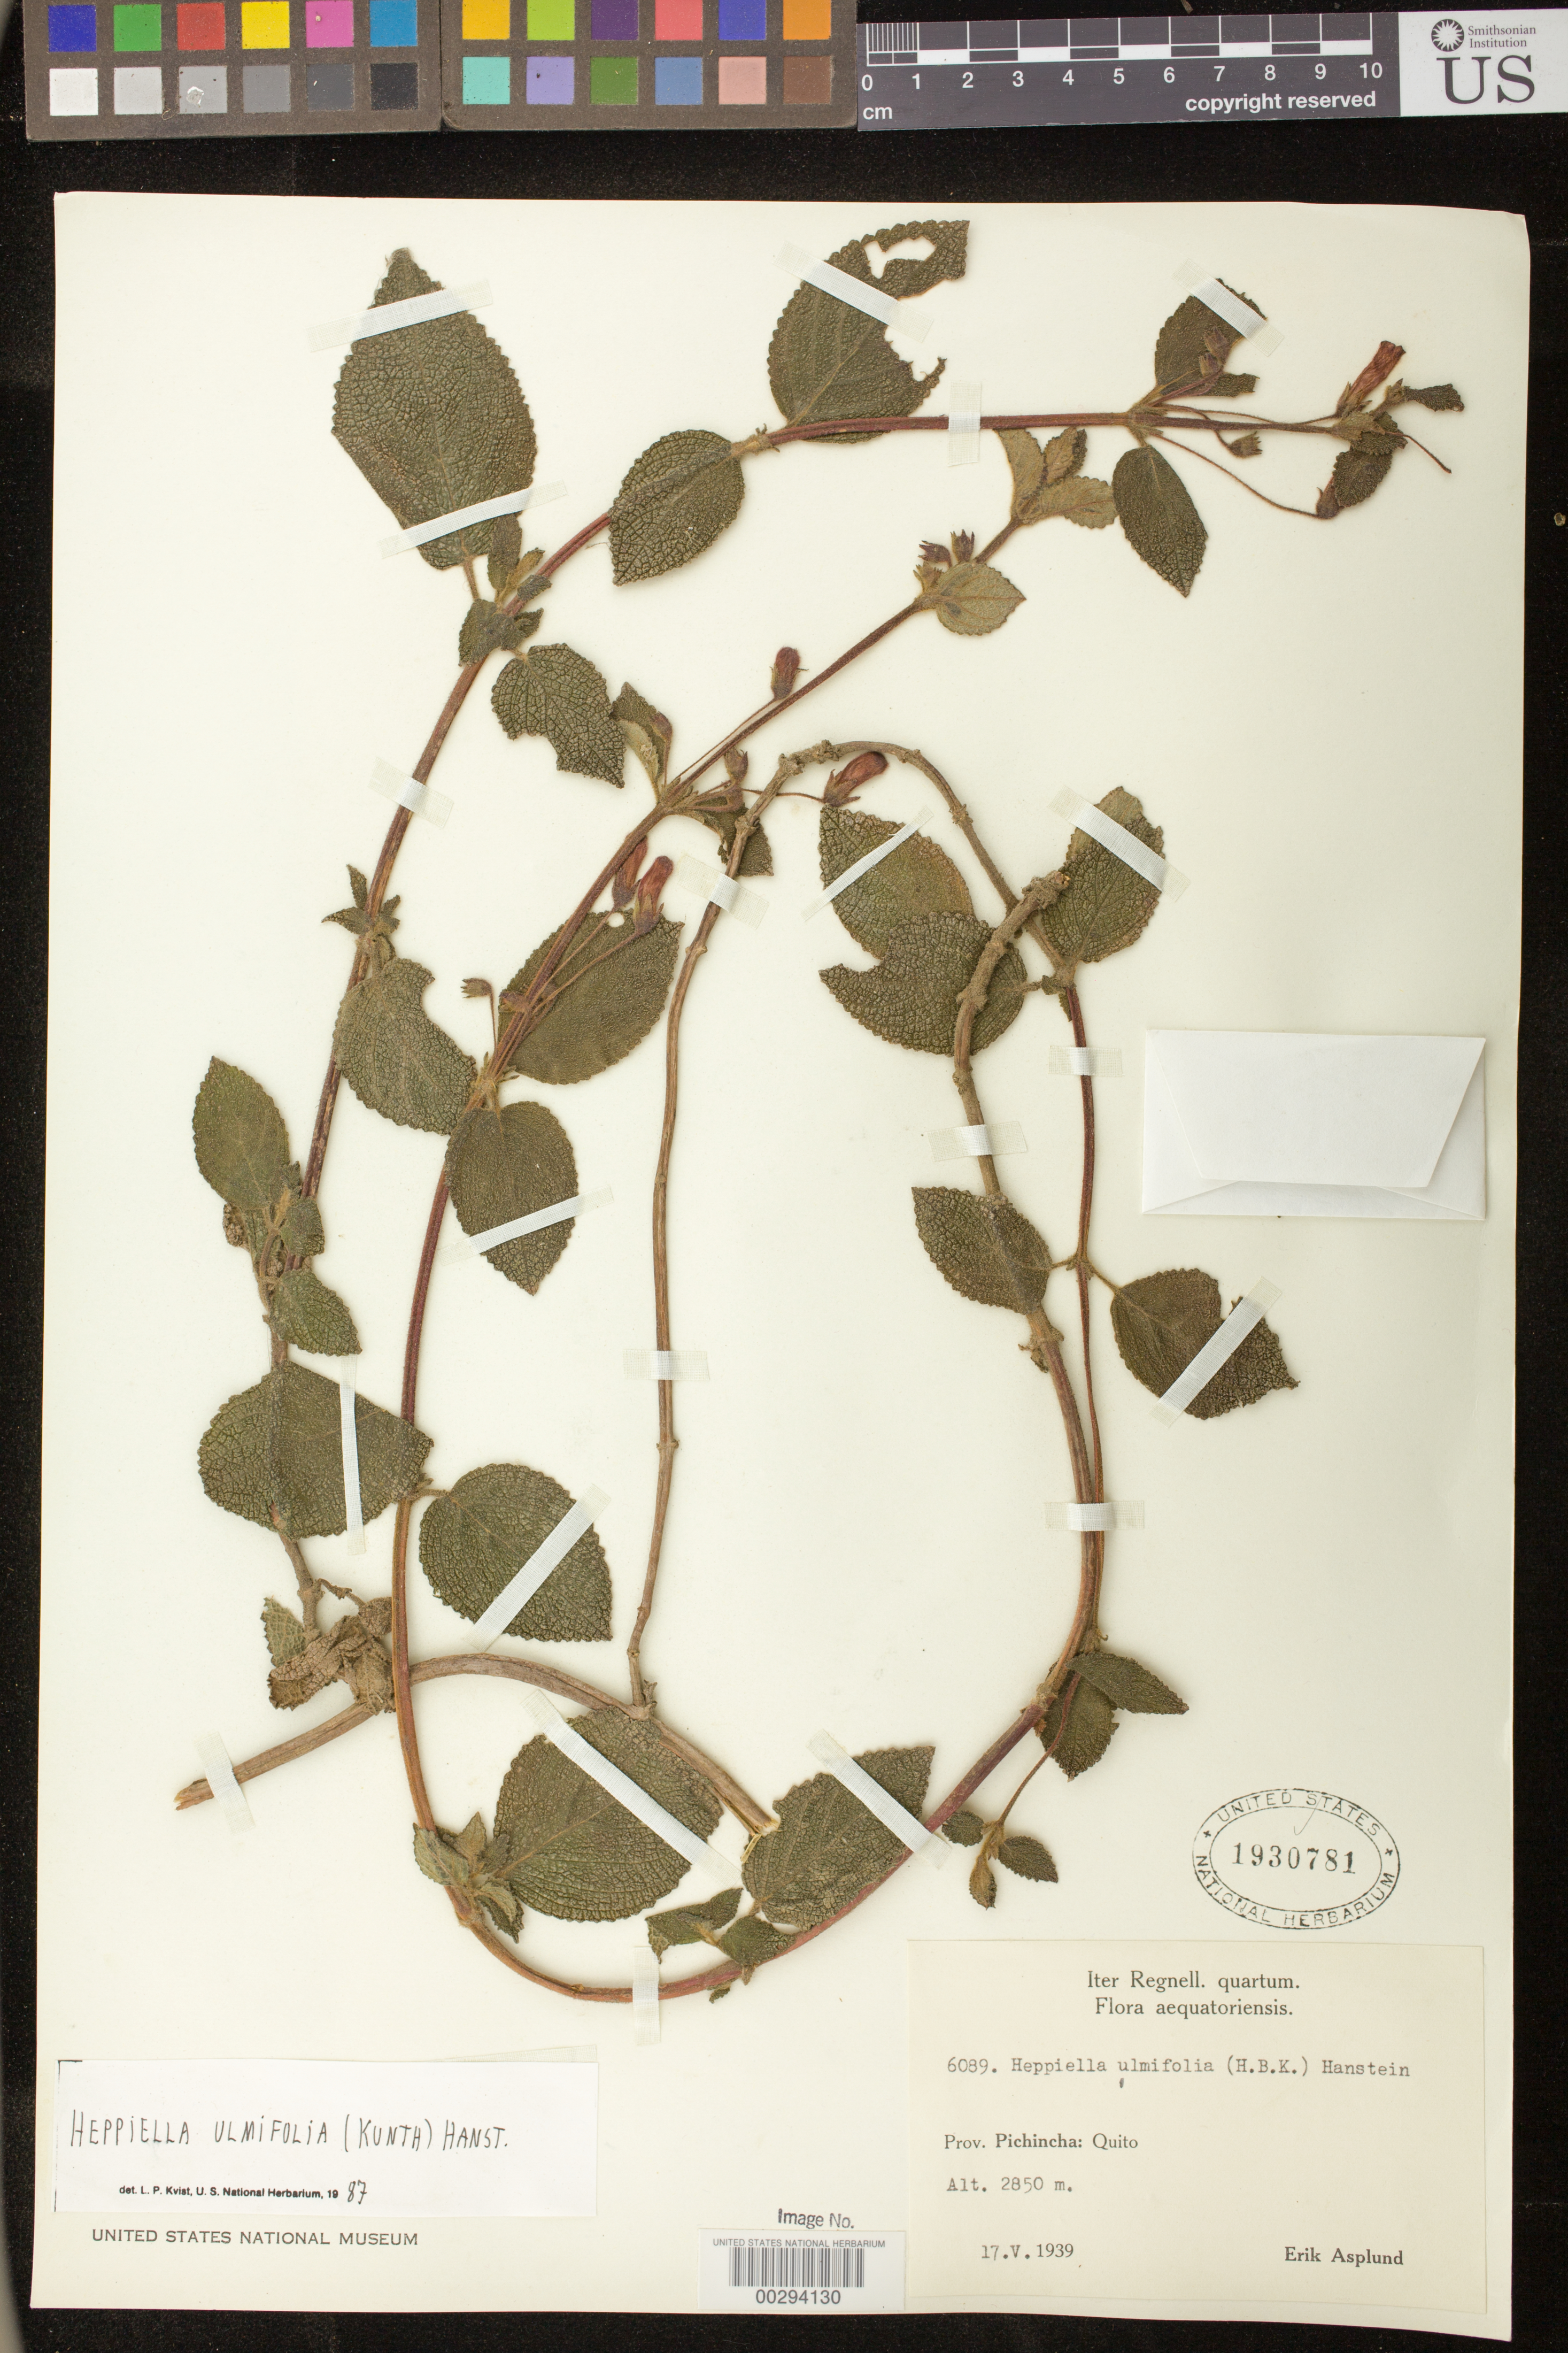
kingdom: Plantae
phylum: Tracheophyta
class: Magnoliopsida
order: Lamiales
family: Gesneriaceae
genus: Heppiella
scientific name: Heppiella ulmifolia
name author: (Kunth) Hanst.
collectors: E. Asplund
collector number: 6089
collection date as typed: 17 May 1939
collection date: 1939-05-17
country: Ecuador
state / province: Pichincha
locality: Quito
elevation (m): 2850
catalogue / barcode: US 1930781